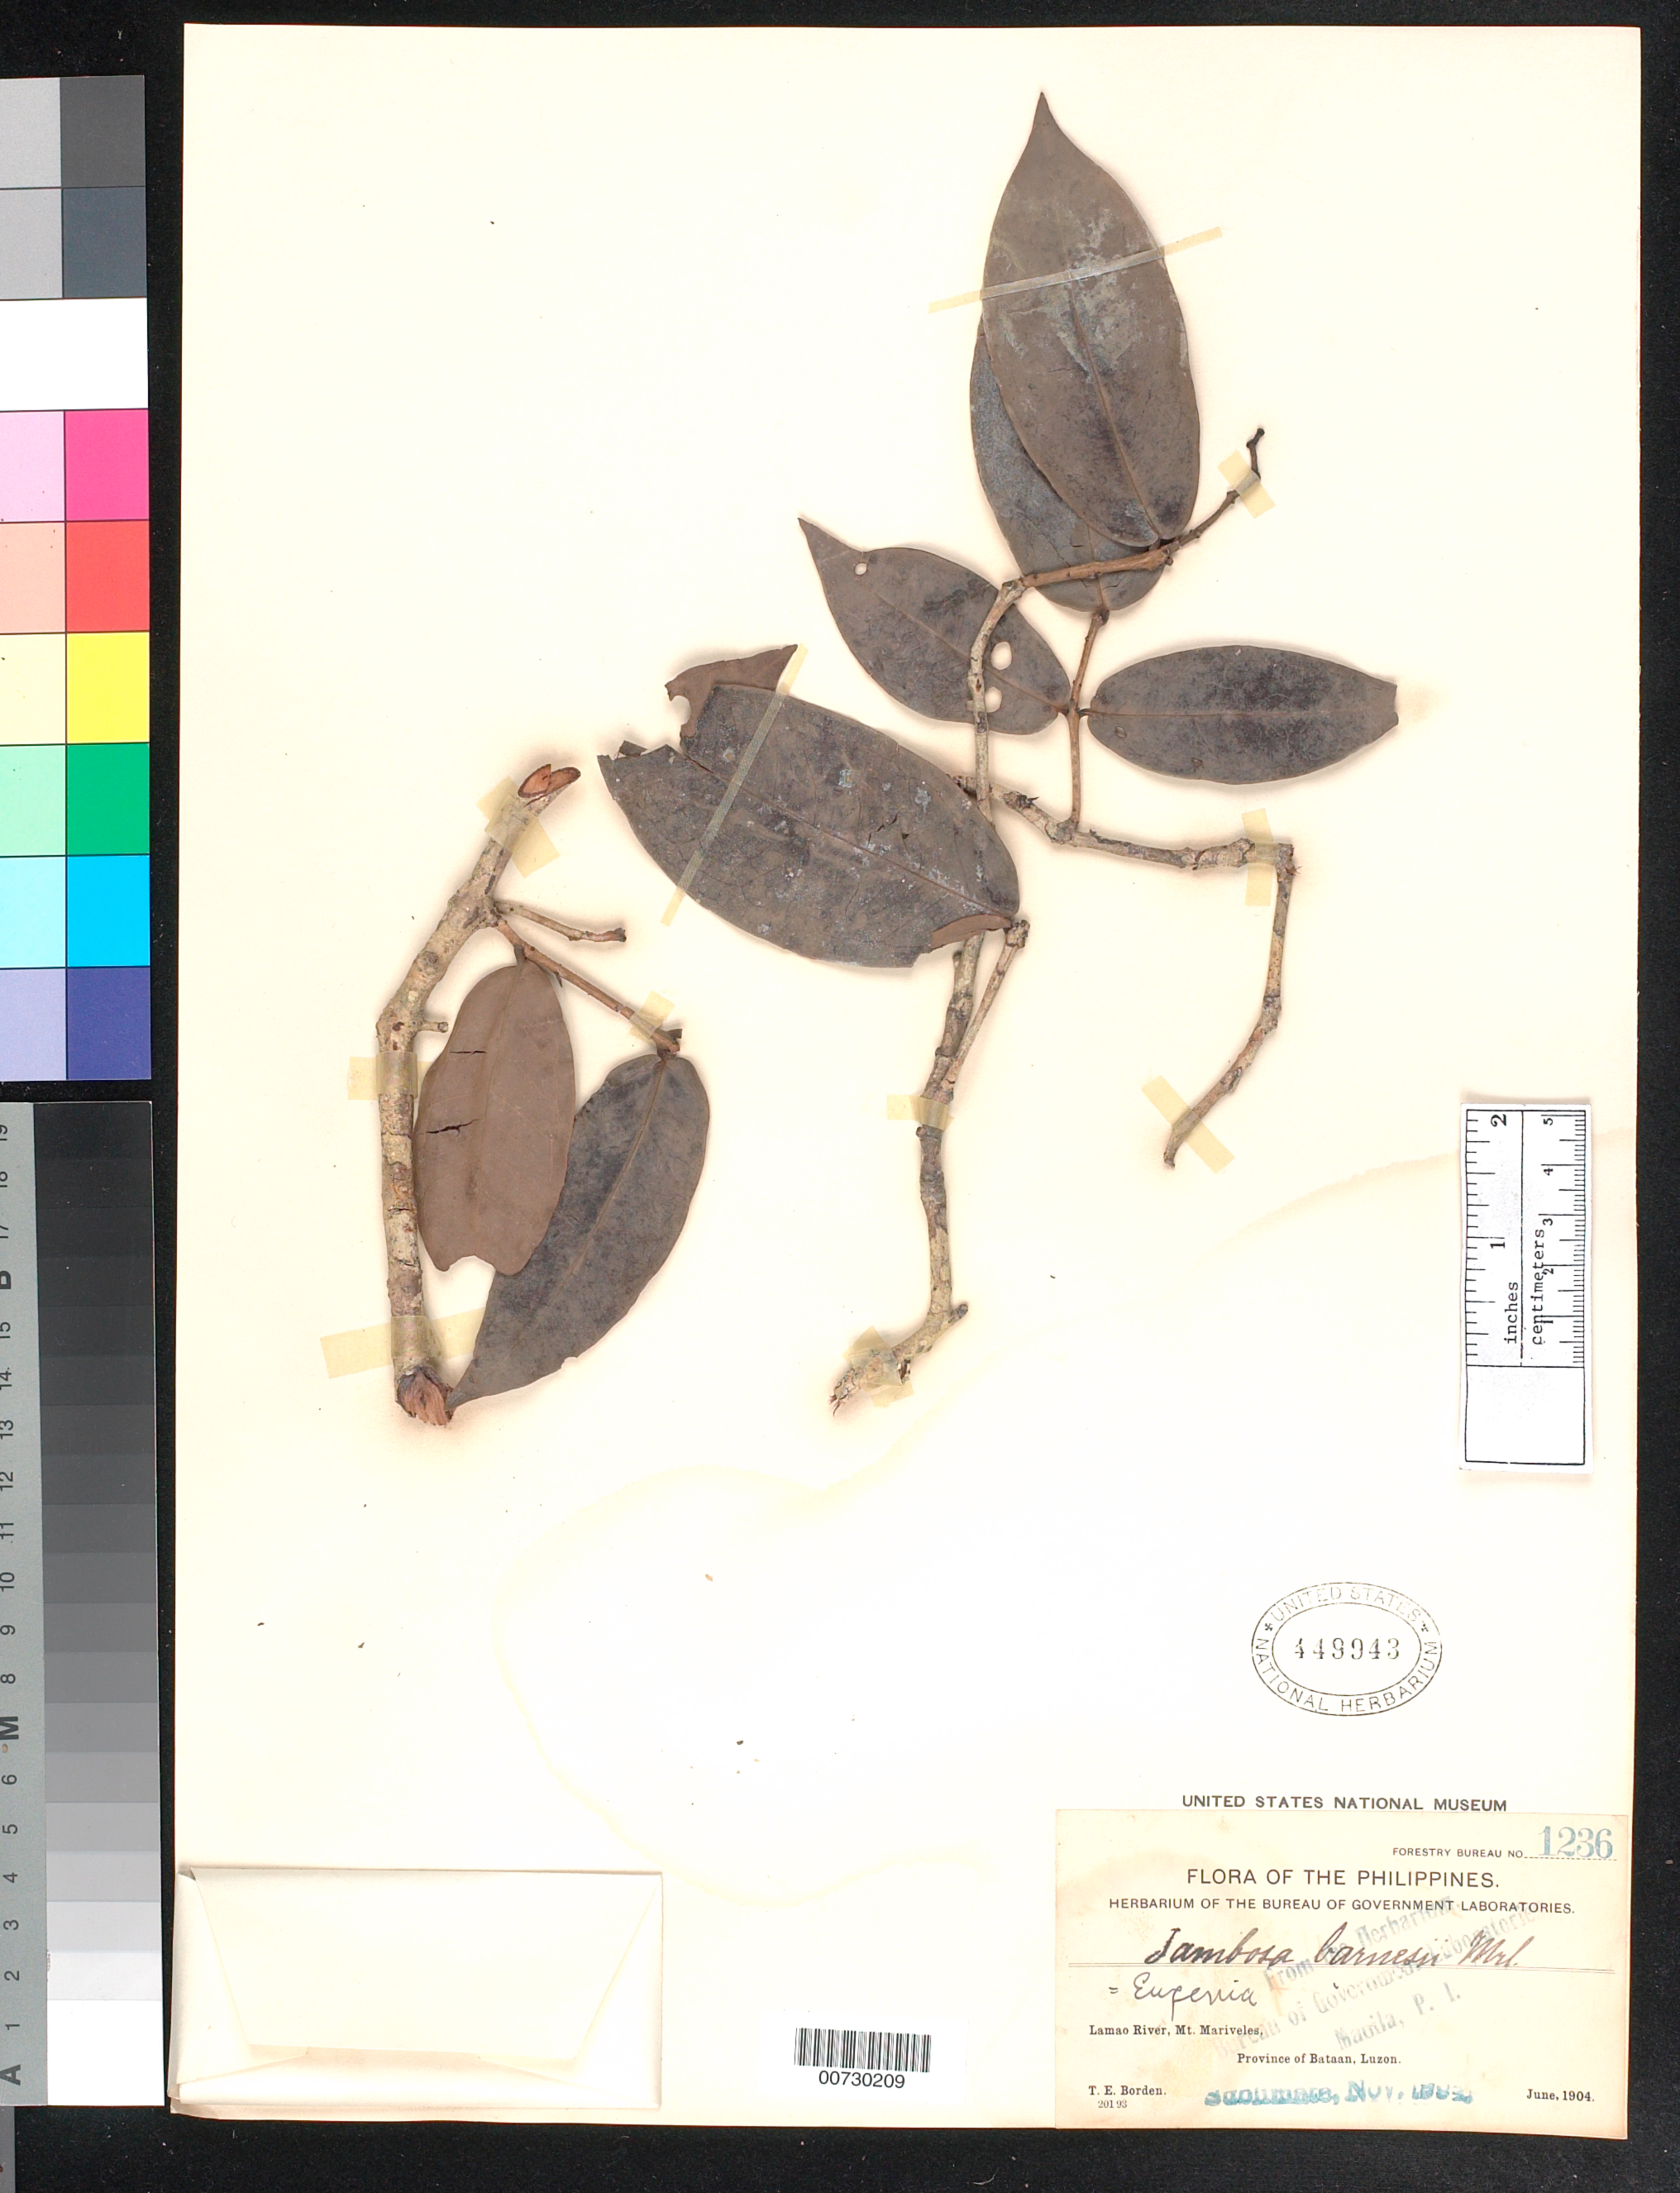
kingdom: Plantae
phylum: Tracheophyta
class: Magnoliopsida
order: Myrtales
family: Myrtaceae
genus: Syzygium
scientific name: Syzygium barnesii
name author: (Merr.) Merr.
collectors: T. E. Borden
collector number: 20193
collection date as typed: Jun 1904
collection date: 1904-06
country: Philippines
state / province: Central Luzon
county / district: Bataan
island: Luzon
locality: Lamao River, Mt Mariveles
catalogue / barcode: US 449943